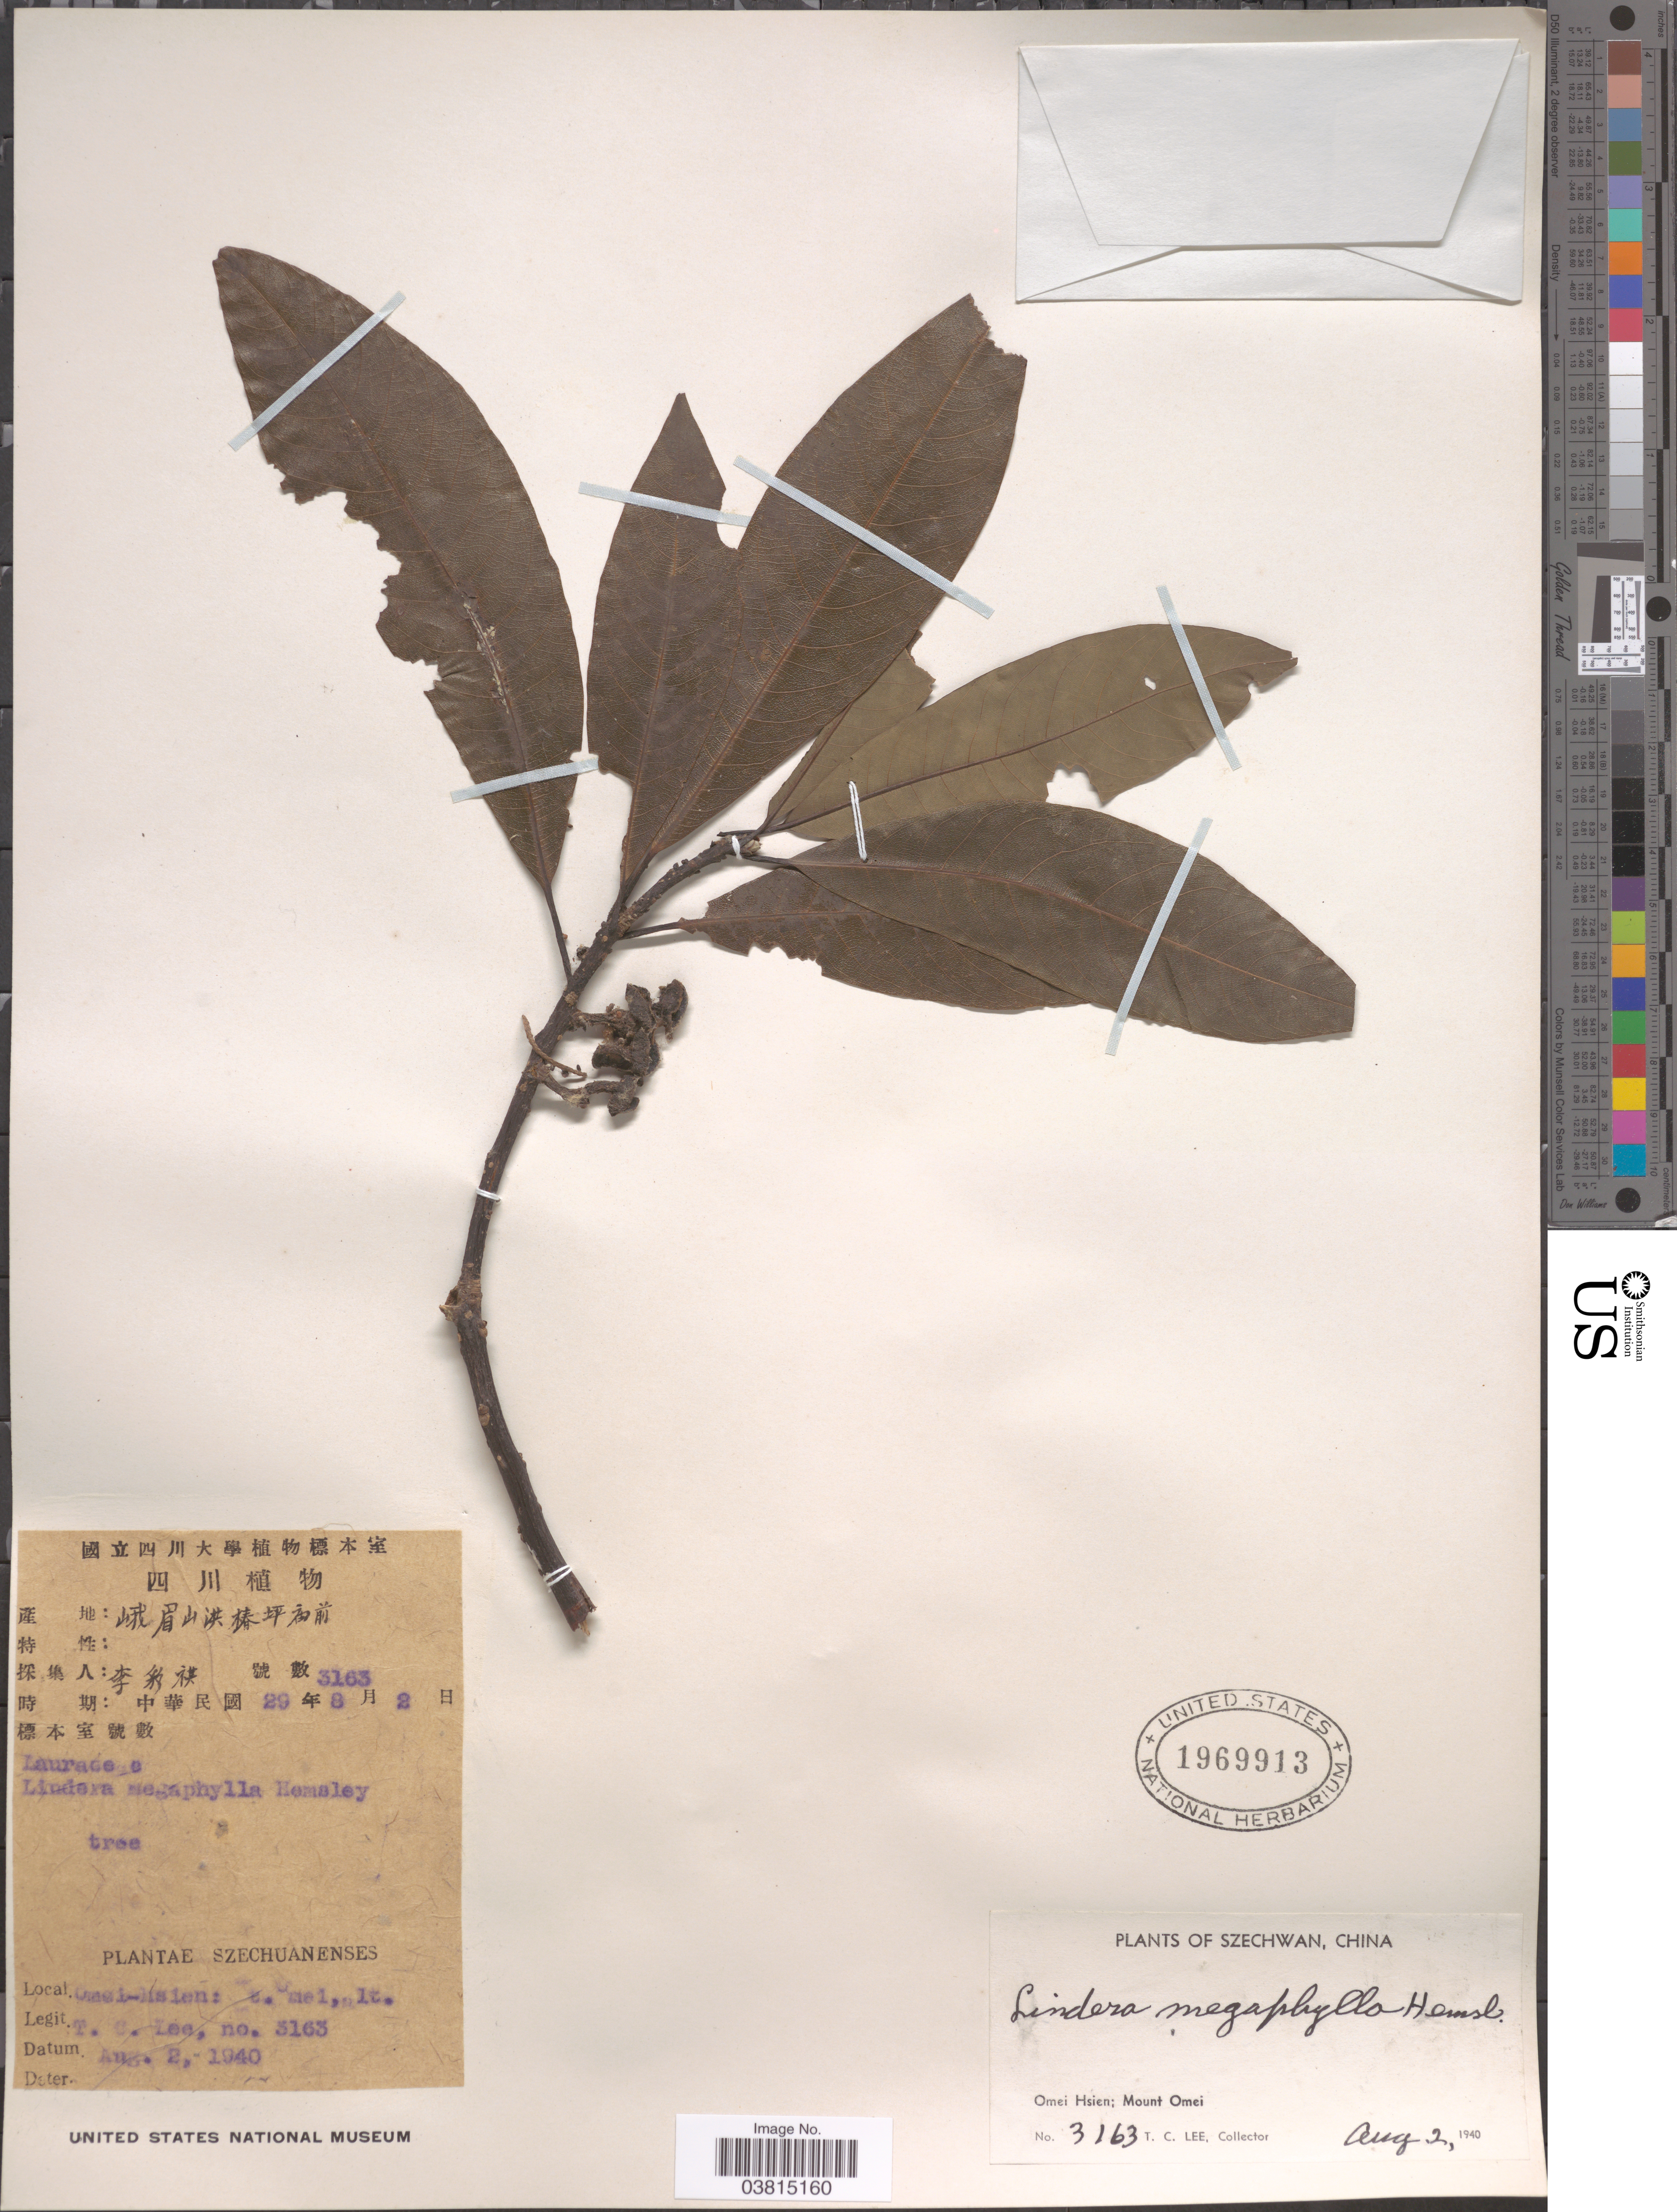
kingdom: Plantae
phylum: Tracheophyta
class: Magnoliopsida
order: Laurales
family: Lauraceae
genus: Lindera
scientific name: Lindera megaphylla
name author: Hemsl.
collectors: T. Lee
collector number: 3163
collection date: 1940-08-02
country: China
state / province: Sichuan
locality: Szechwan. Omei Hsien; Mount Omei.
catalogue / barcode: US 1969913